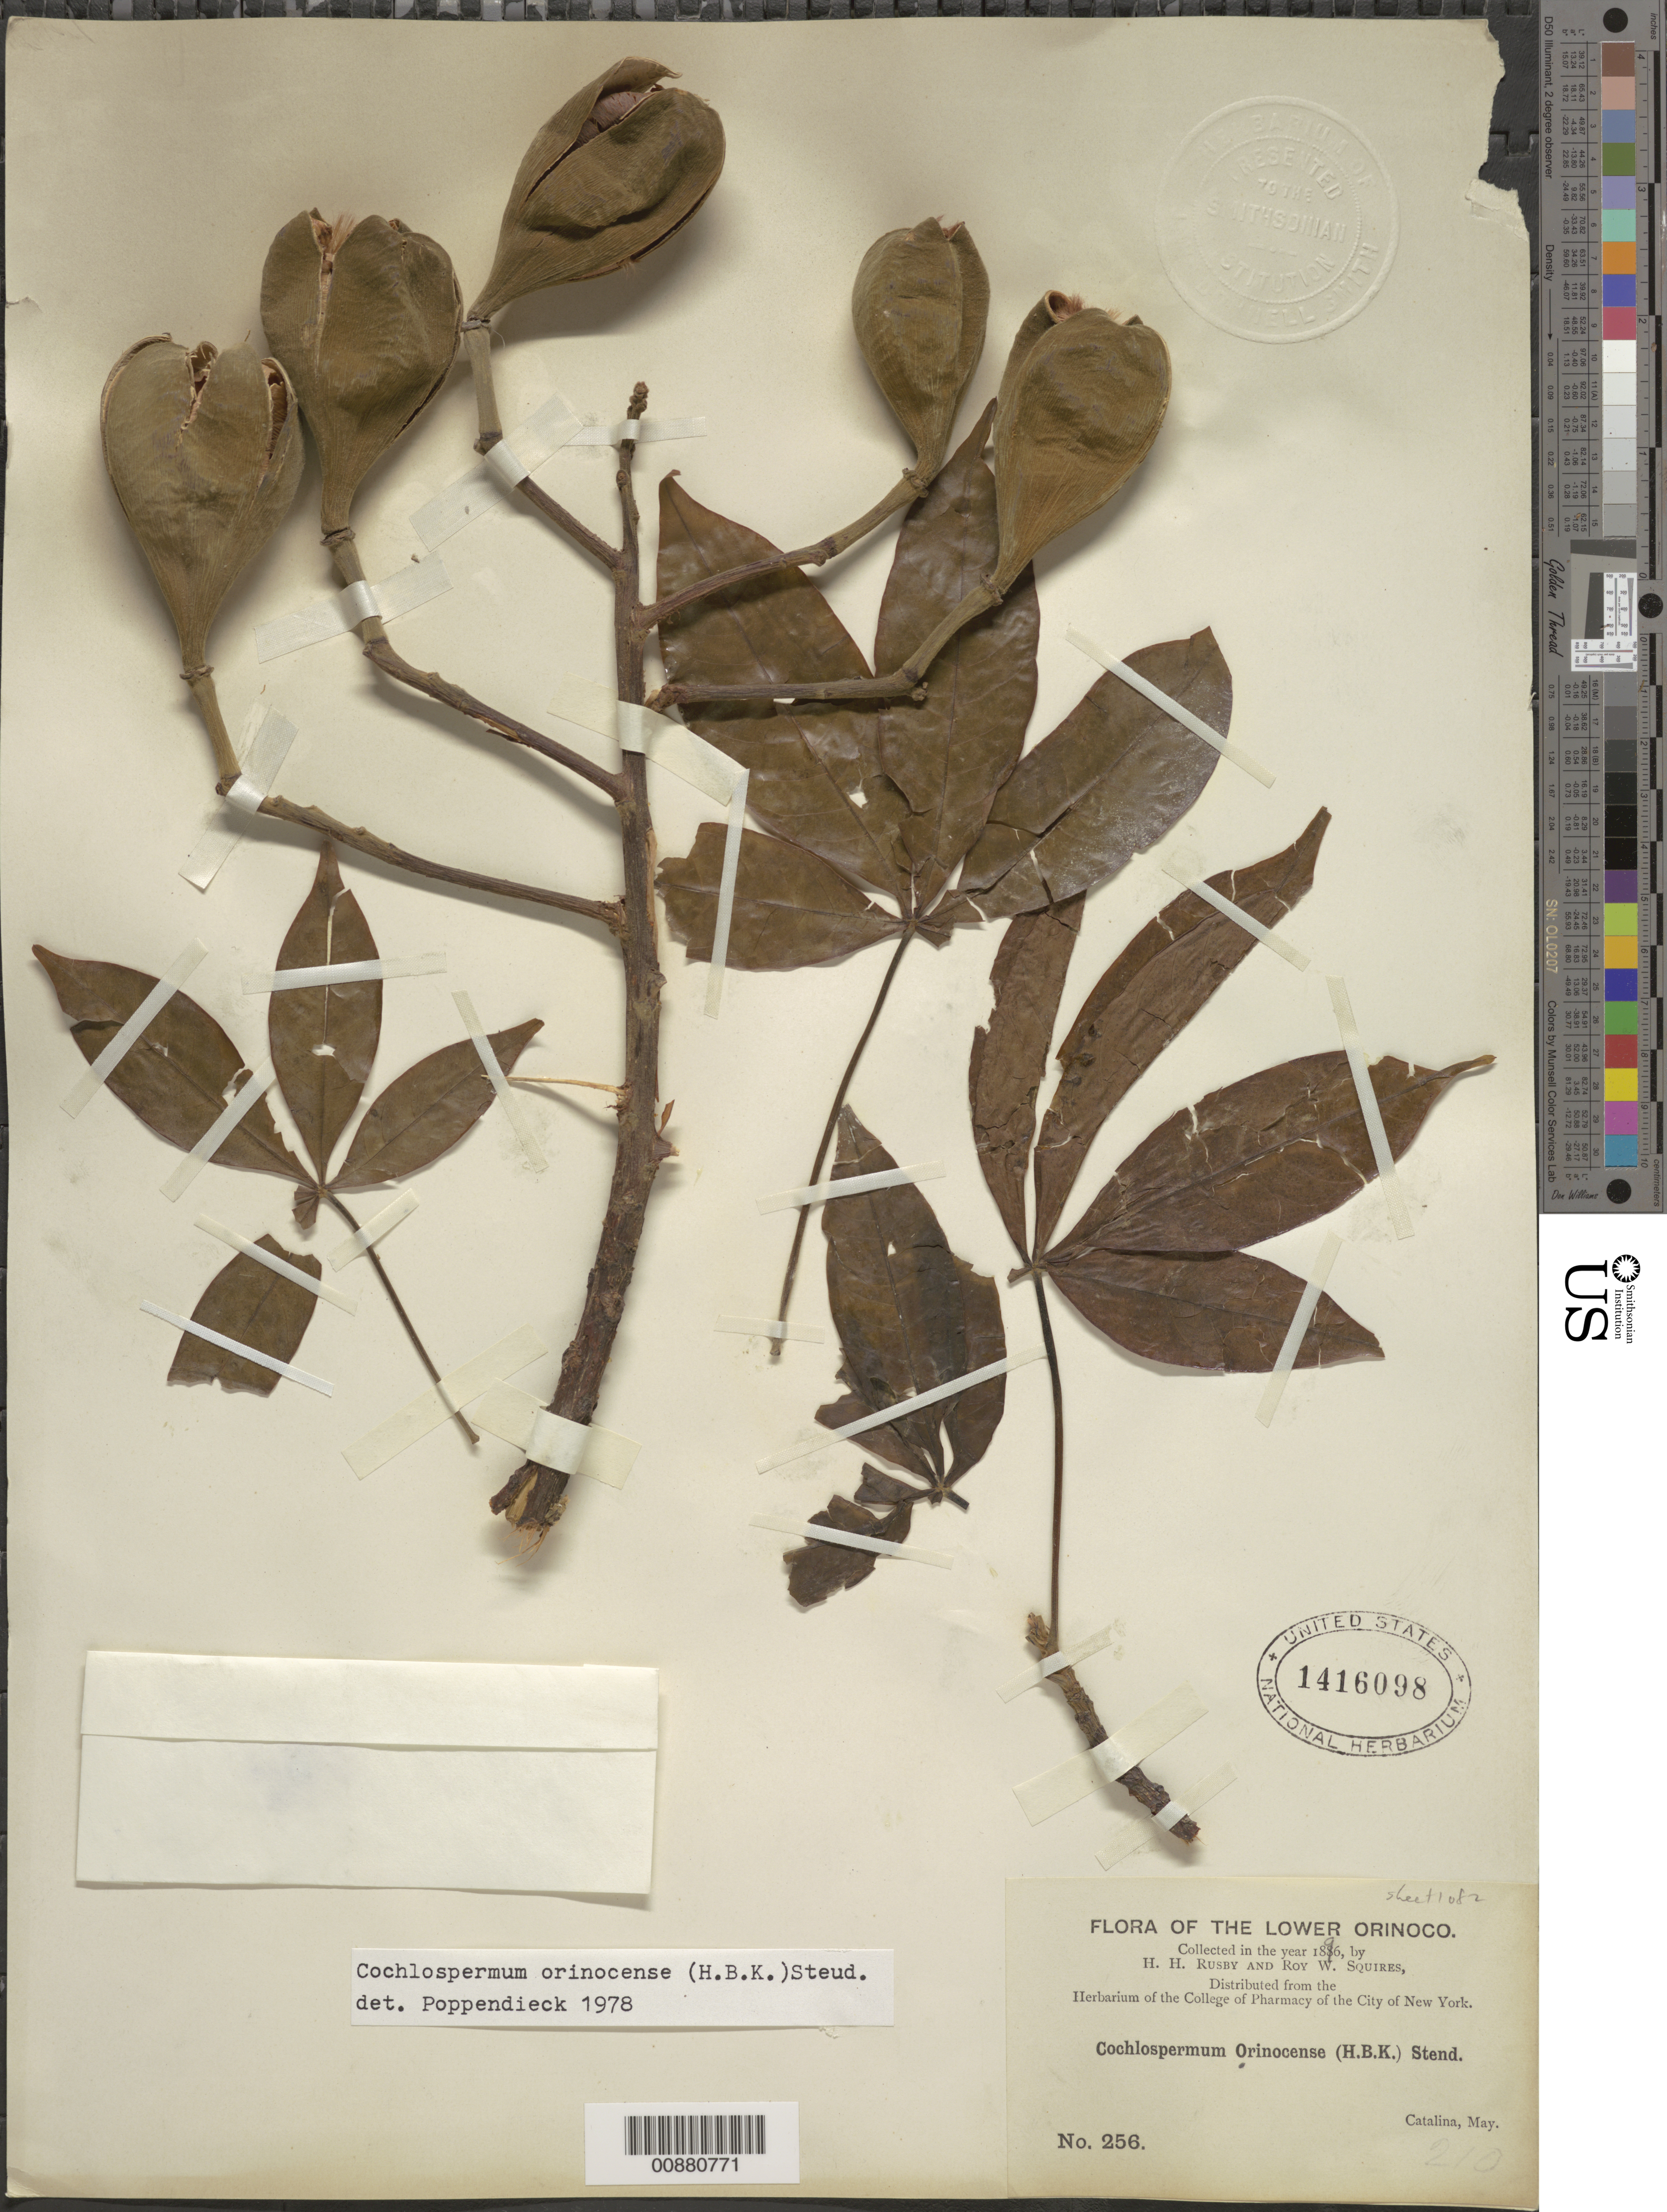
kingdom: Plantae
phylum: Tracheophyta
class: Magnoliopsida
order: Malvales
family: Cochlospermaceae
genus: Cochlospermum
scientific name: Cochlospermum orinocense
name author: (Kunth) Steud.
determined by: Poppendieck, H.-H., (HBG), Institut fur Allgemeine Botanik und Botanischer Garten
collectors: H. H. Rusby & R. Squires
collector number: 256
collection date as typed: May 1896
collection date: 1896-05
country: Venezuela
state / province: Delta Amacuro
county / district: Tucupita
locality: Lower Orinoco, Santa Catalina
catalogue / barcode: US 1416098